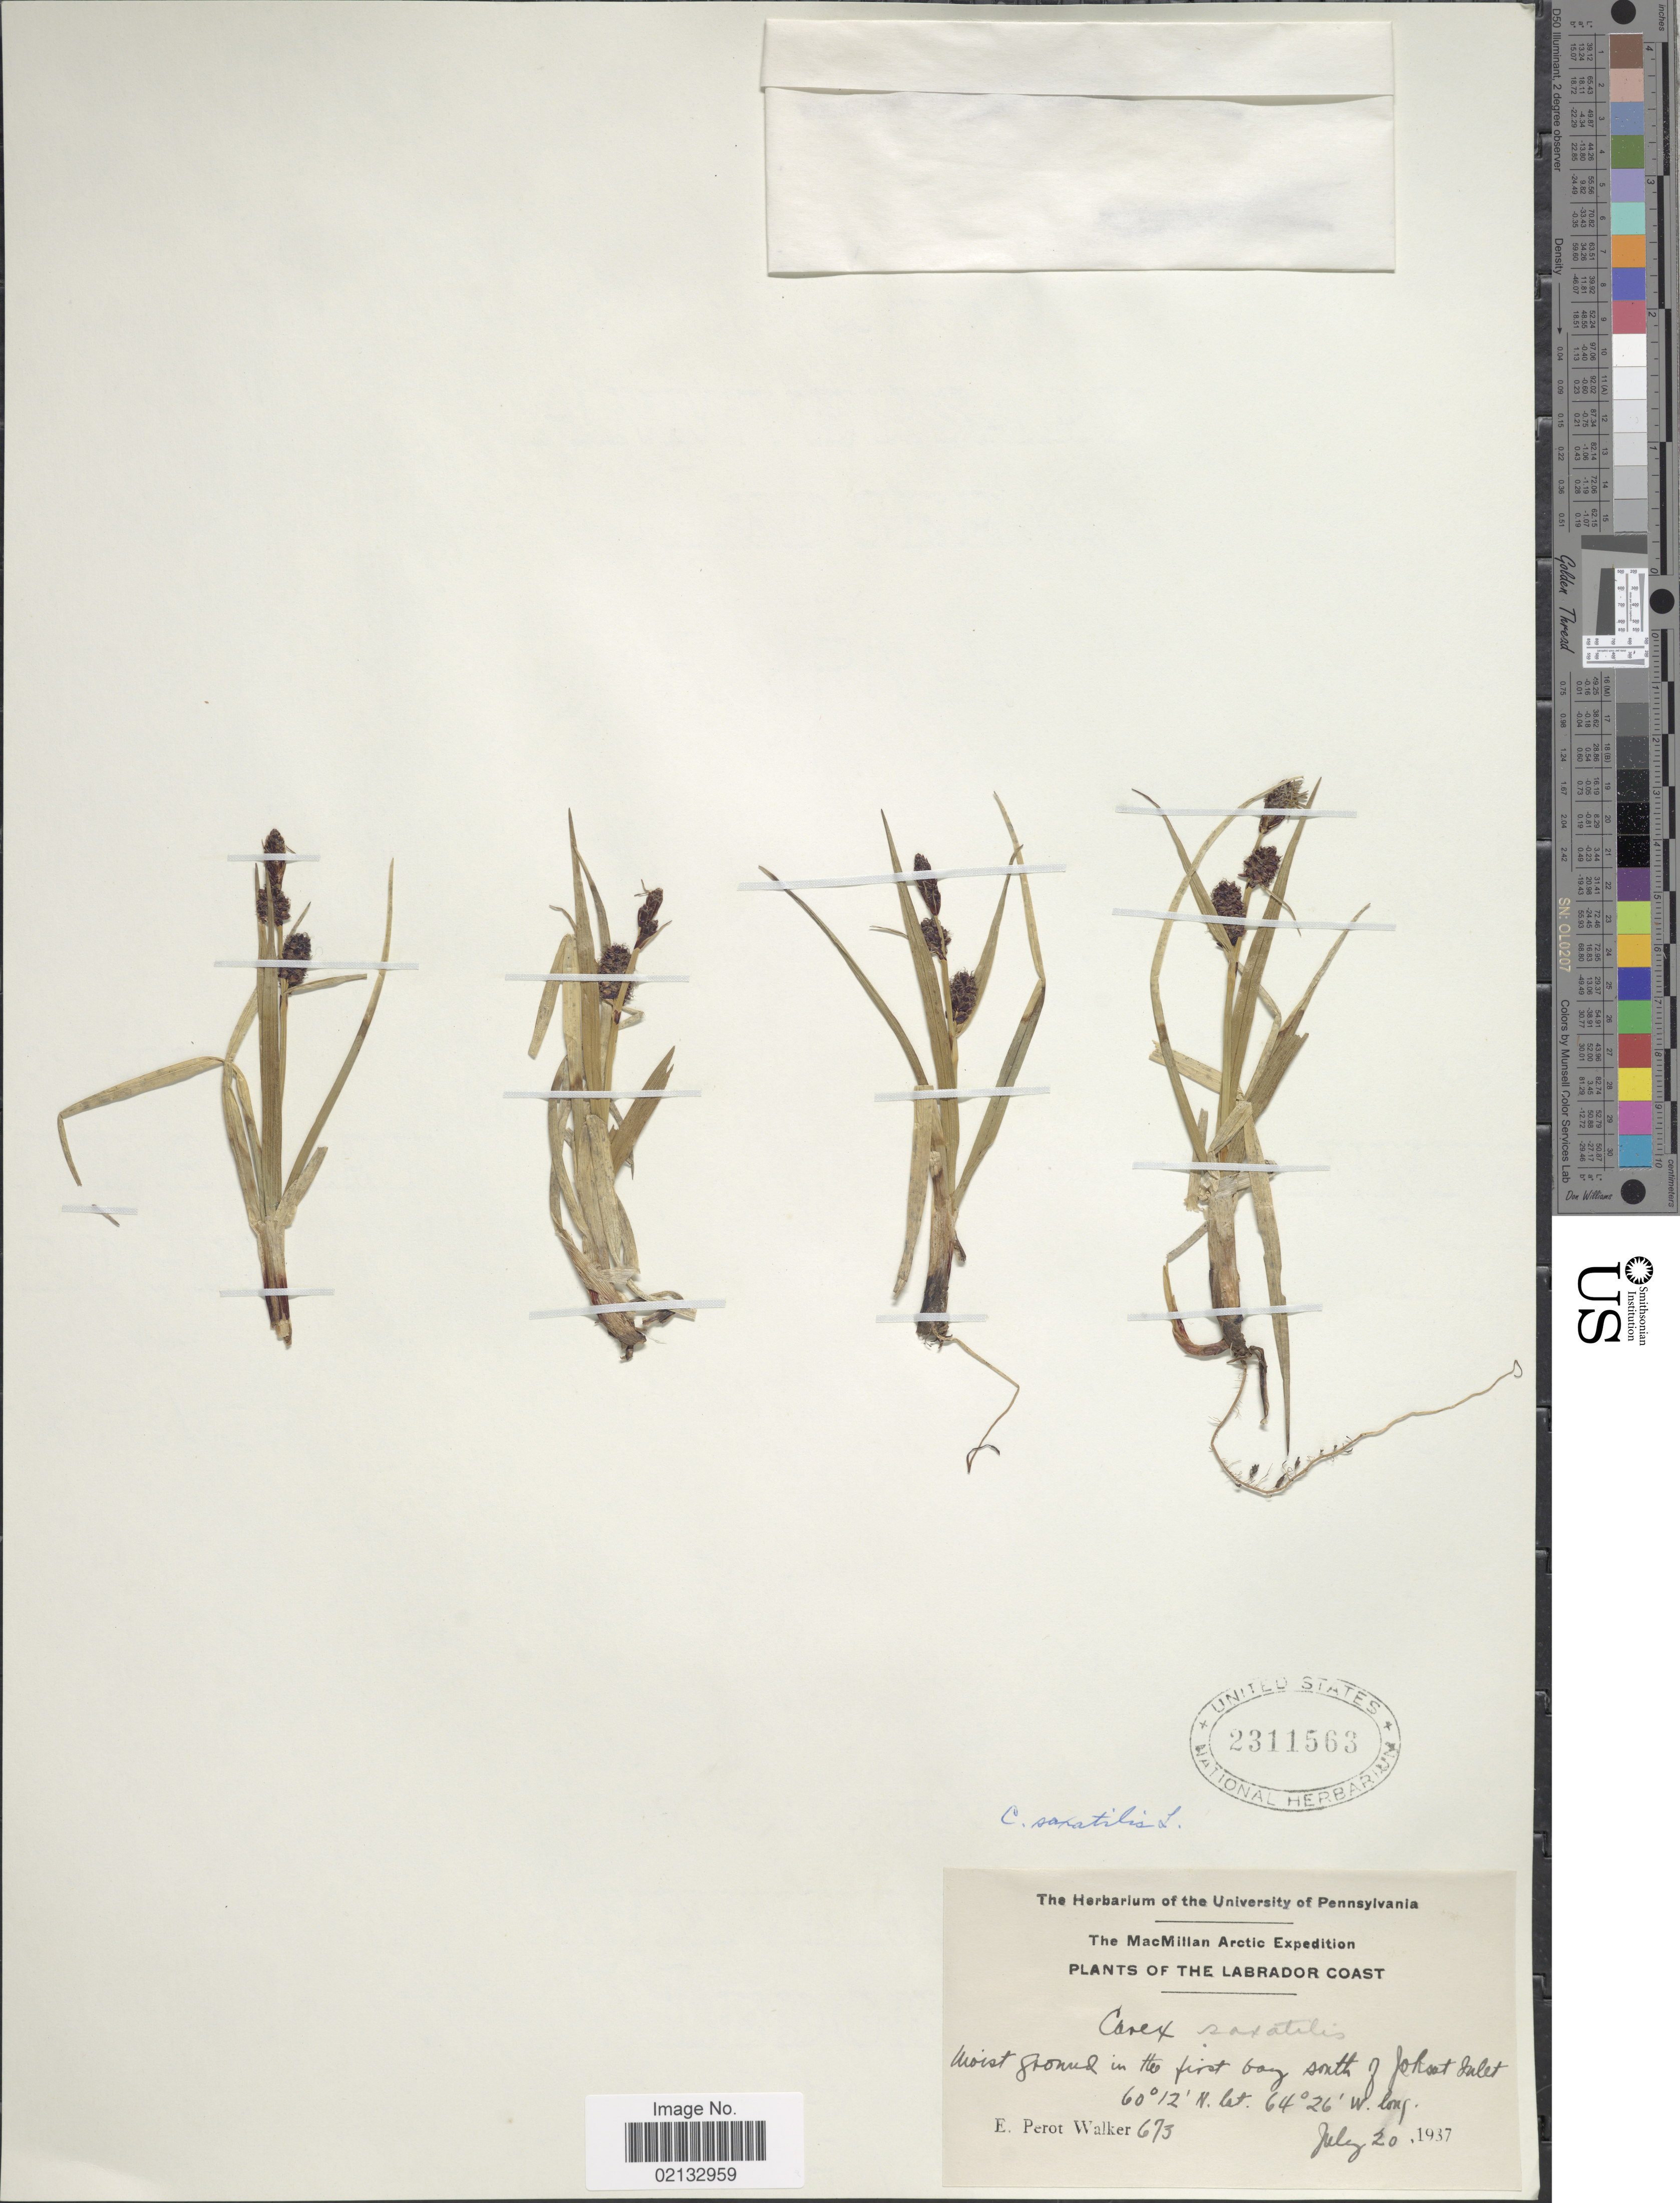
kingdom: Plantae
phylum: Tracheophyta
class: Liliopsida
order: Poales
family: Cyperaceae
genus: Carex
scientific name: Carex saxatilis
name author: L.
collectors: E. P. Walker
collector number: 673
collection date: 1937-07-20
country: Canada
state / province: Newfoundland and Labrador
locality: Labrador Coast. Moist ground in the first bay south of Joksut Inlet.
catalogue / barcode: US 2311563